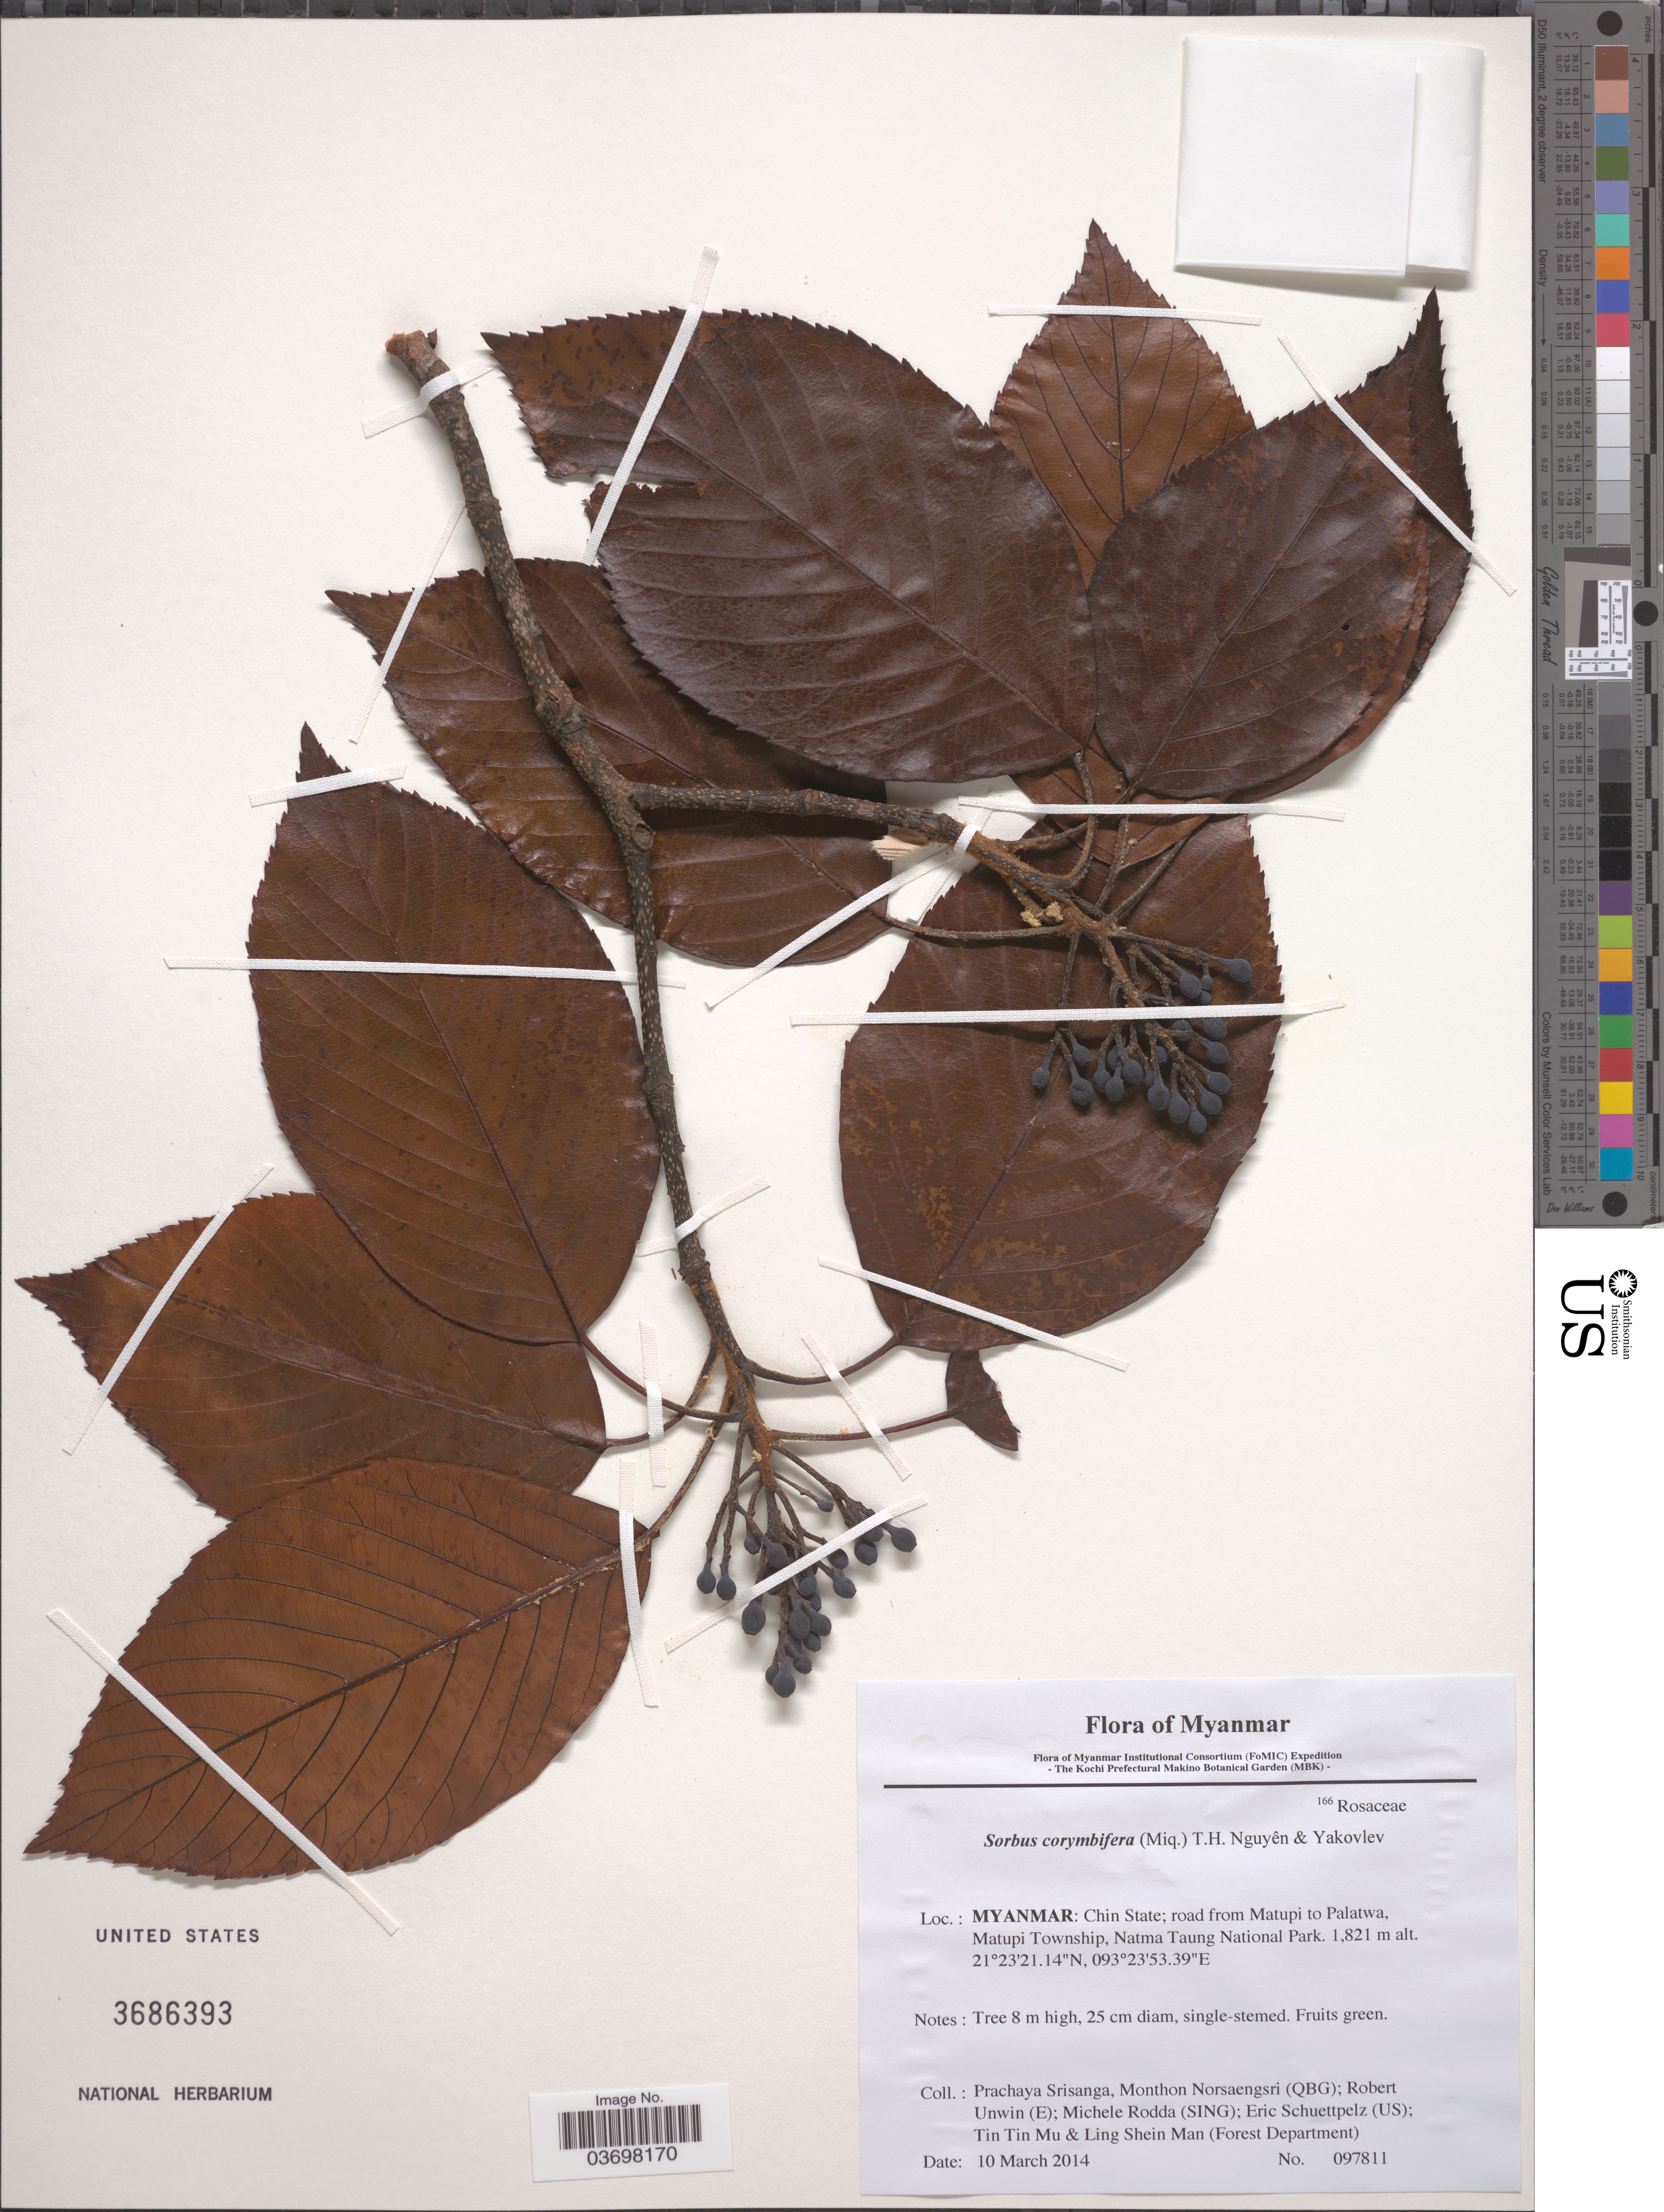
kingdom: Plantae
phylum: Tracheophyta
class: Magnoliopsida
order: Rosales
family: Rosaceae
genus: Sorbus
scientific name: Sorbus corymbifera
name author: (Miq.) T.H. Nguyên & Yakovlev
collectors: P. Srisanga, M. Norsaengsri, R. Unwin, M. Rodda & et al.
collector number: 097811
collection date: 2014-03-10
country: Myanmar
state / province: Chin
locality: Road from Matupi to Palatwa, Matupi Township, Natma Taung National Park.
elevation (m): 1821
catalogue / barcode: US 3686393